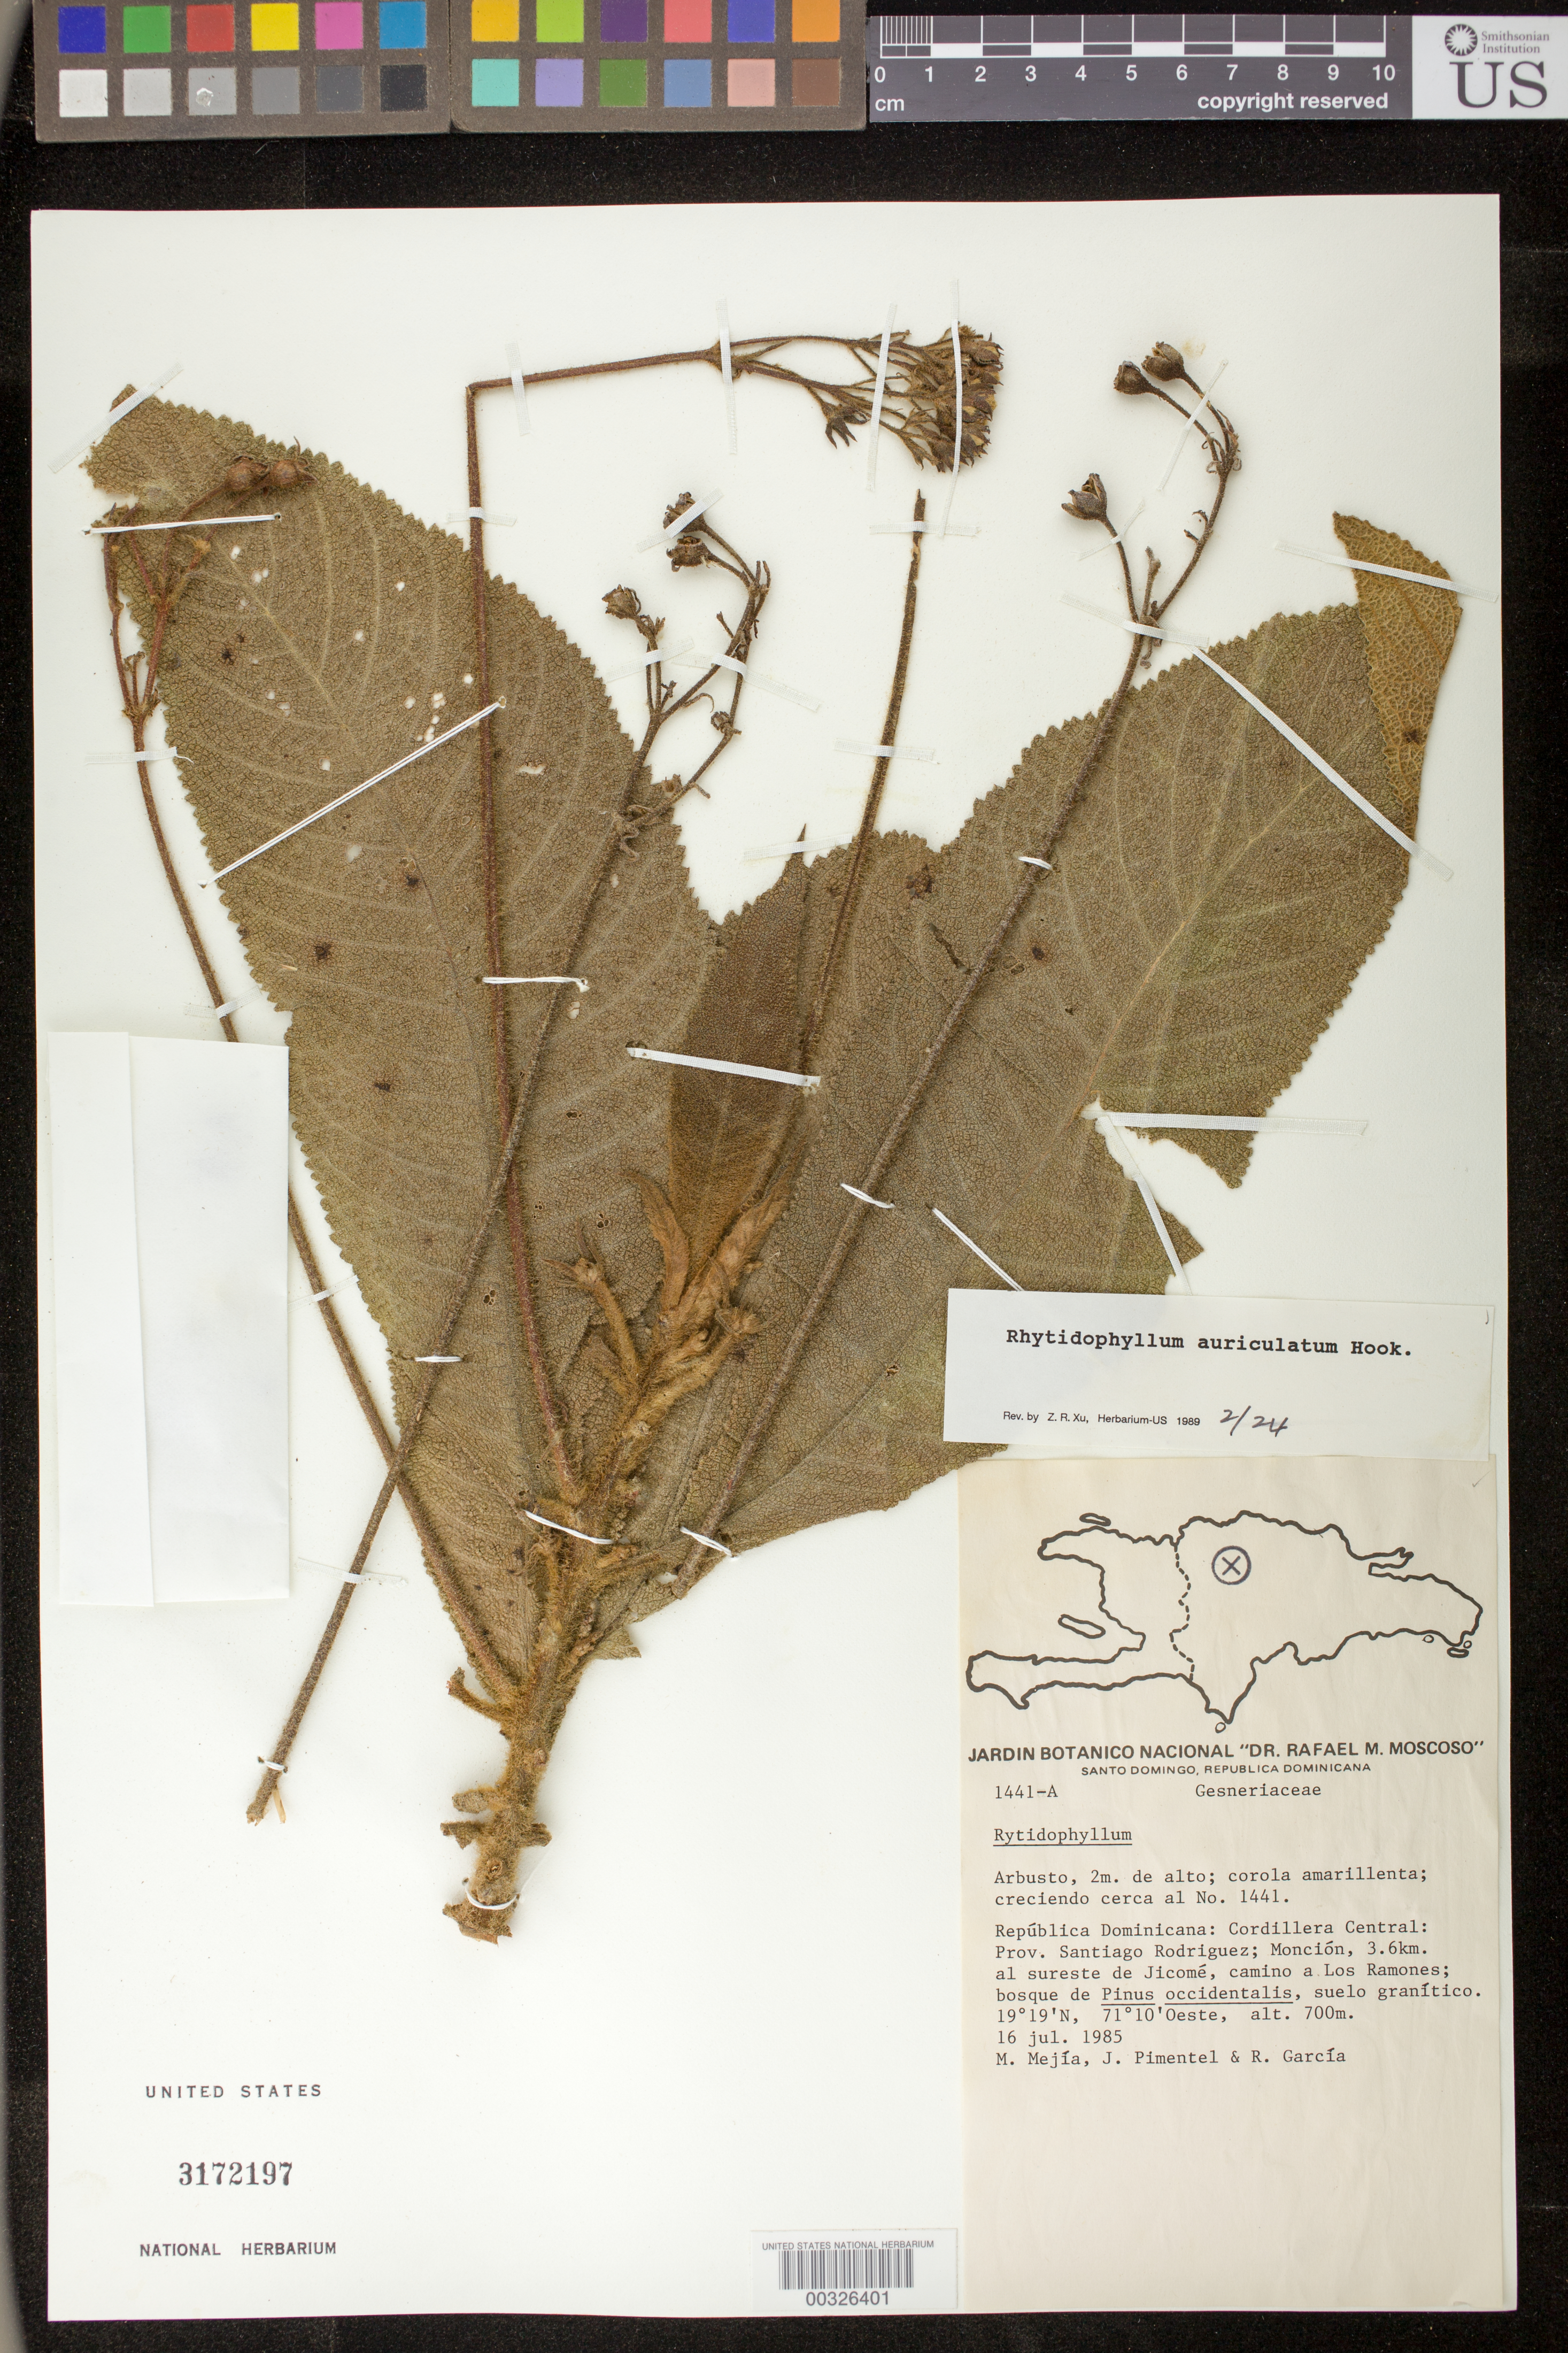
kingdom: Plantae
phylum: Tracheophyta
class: Magnoliopsida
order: Lamiales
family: Gesneriaceae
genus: Rhytidophyllum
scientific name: Rhytidophyllum auriculatum var. angustatum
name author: Urb.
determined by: Skog, Laurence E.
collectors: M. Mejia, J. Pimentel & R. García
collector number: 1441 -A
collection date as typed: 16 Jul 1985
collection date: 1985-07-16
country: Dominican Republic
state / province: Santiago Rodríguez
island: Hispaniola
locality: Cordillera Central: Monción, 3.6 km al SE de Jicomé, camnio a Los Ramones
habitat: Bosque de Pinus occidentalis, suelo granítico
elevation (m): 700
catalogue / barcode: US 3172197